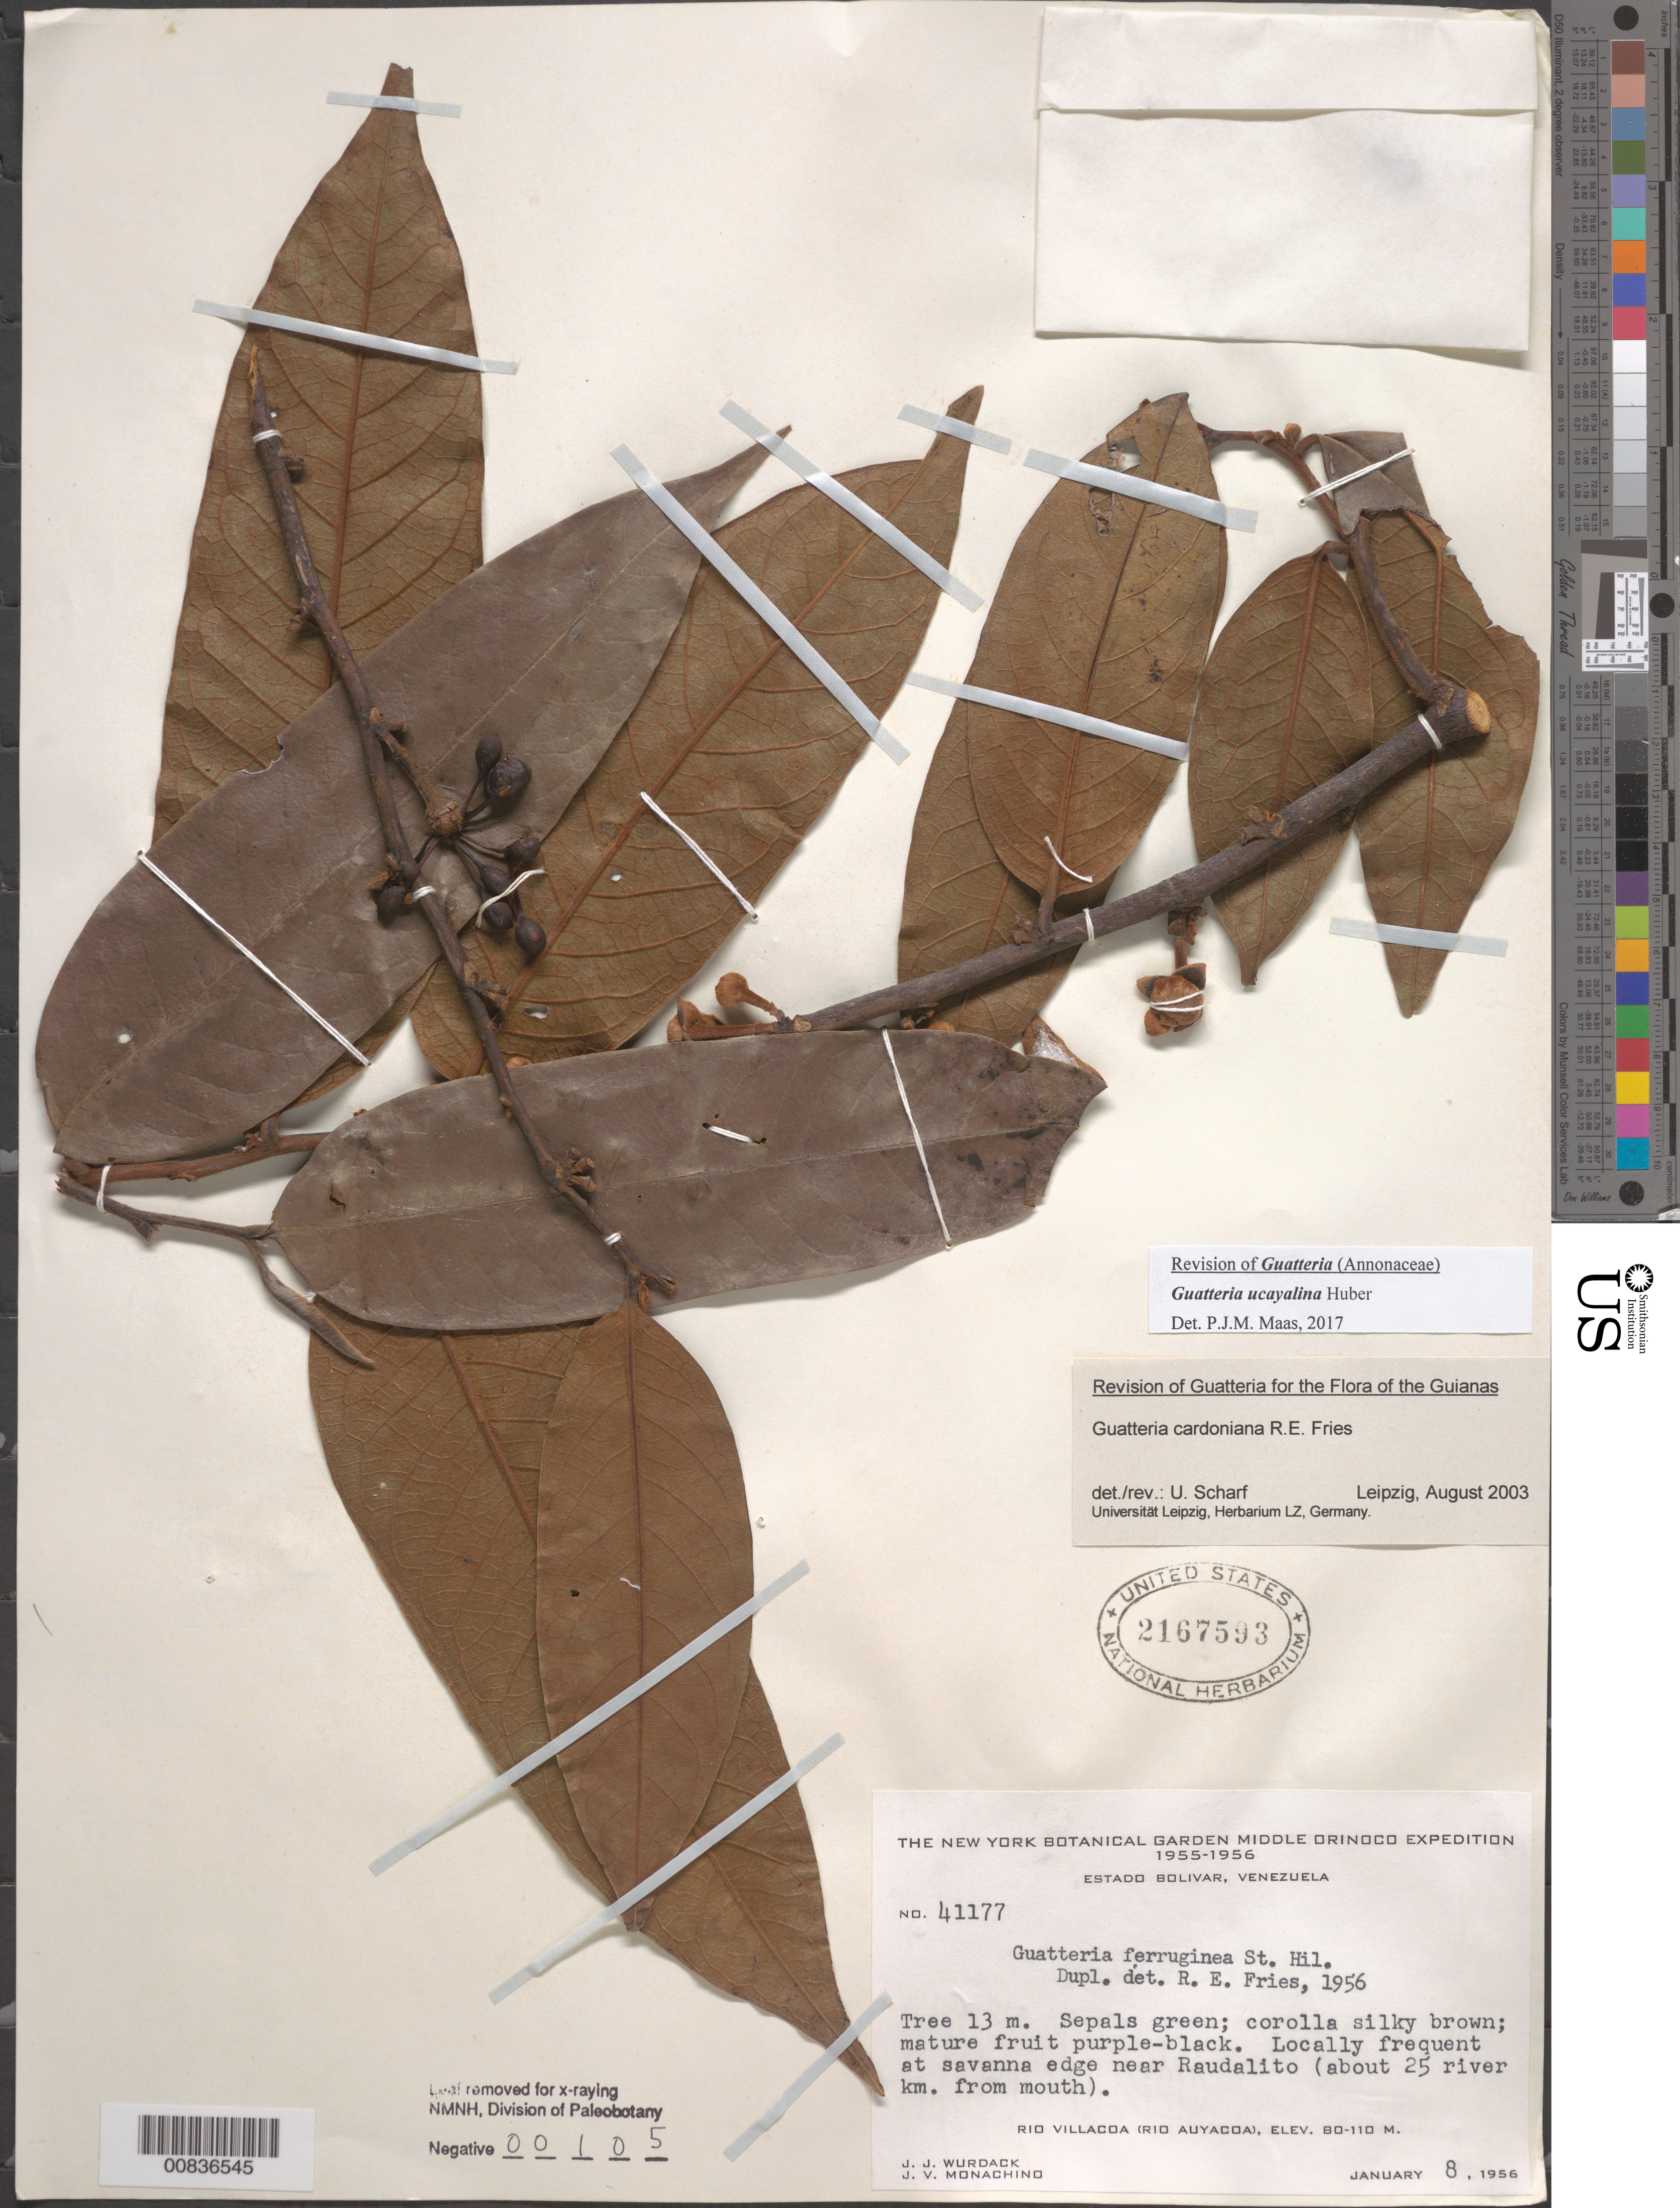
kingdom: Plantae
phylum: Tracheophyta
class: Magnoliopsida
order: Magnoliales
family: Annonaceae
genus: Guatteria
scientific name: Guatteria ucayalina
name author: Huber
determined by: Maas, Paul J.; Maas, H.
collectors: J. J. Wurdack & J. V. Monachino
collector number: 41177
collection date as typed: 8-Jan-56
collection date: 1956-01-08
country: Venezuela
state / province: Bolívar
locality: Raudalito, Río Villacoa (Río Auyacoa) about 25 km from mouth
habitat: Savanna edge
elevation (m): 80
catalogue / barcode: US 2167593